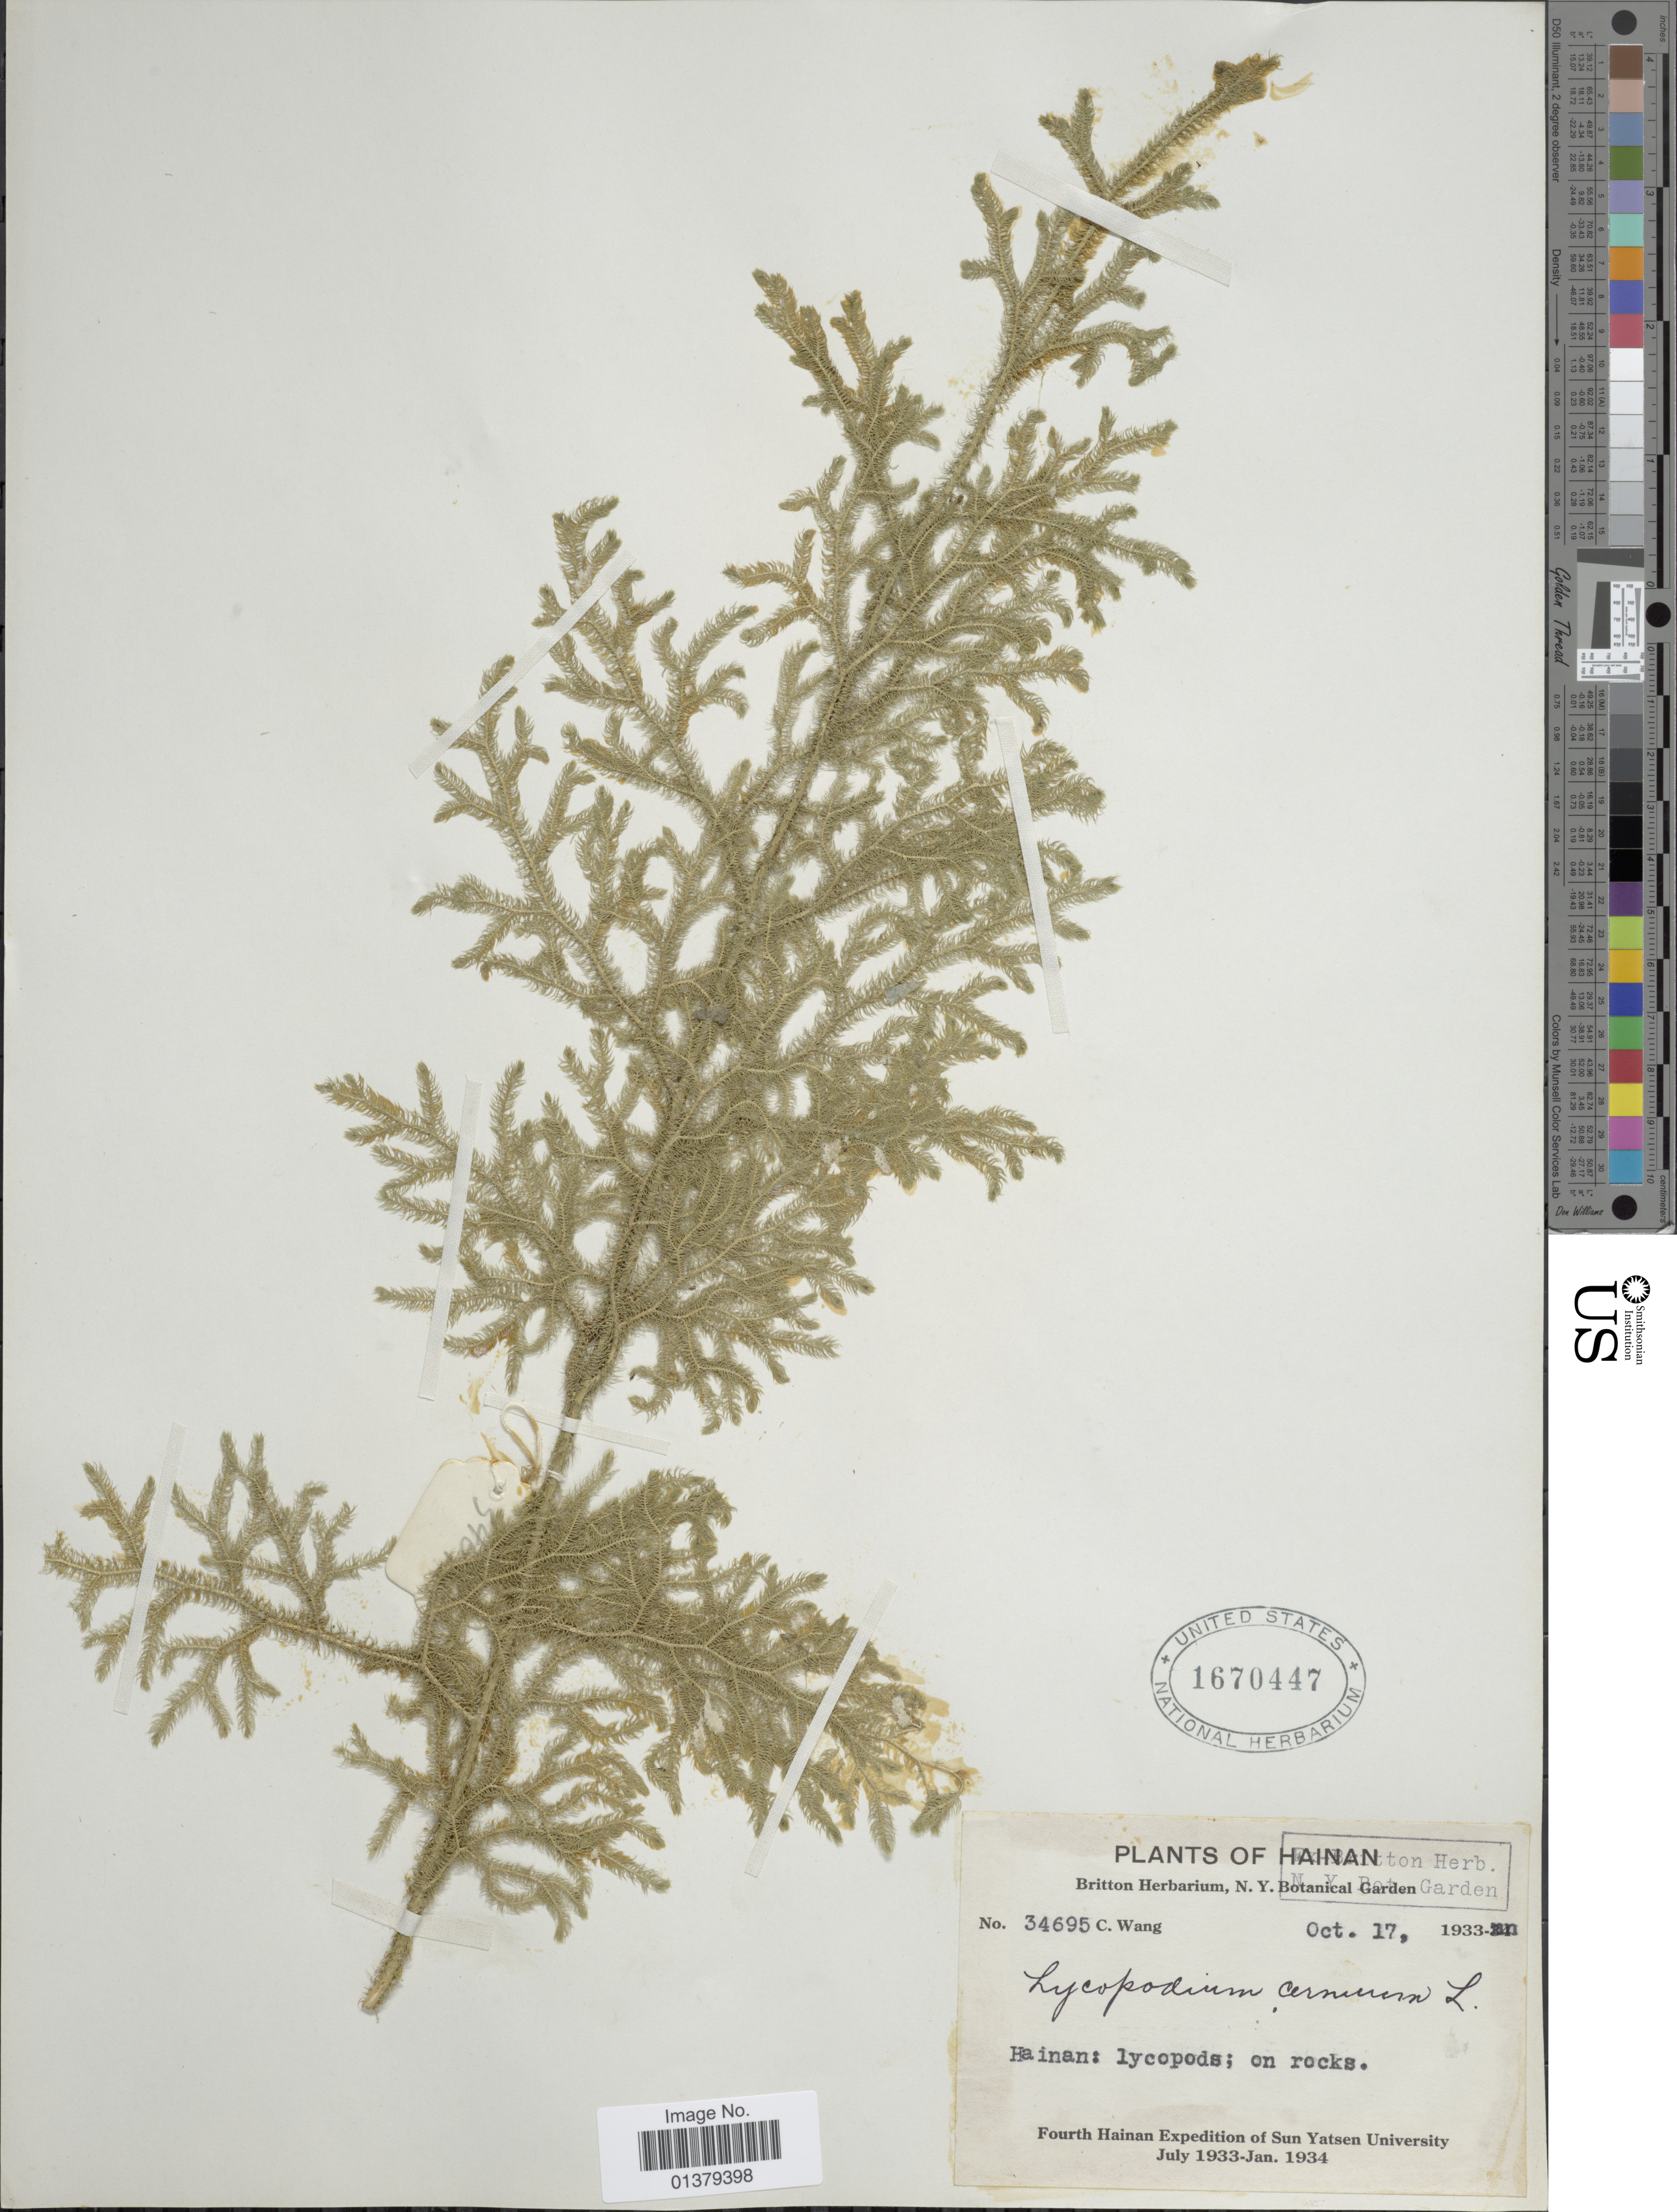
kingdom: Plantae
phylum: Tracheophyta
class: Lycopodiopsida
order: Lycopodiales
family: Lycopodiaceae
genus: Palhinhaea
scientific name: Palhinhaea cernua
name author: (L.) Vasc. & Franco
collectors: C. Wang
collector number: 34695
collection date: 1933-10-17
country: China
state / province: Hainan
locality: Lycopods; on rocks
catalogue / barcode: US 1670447